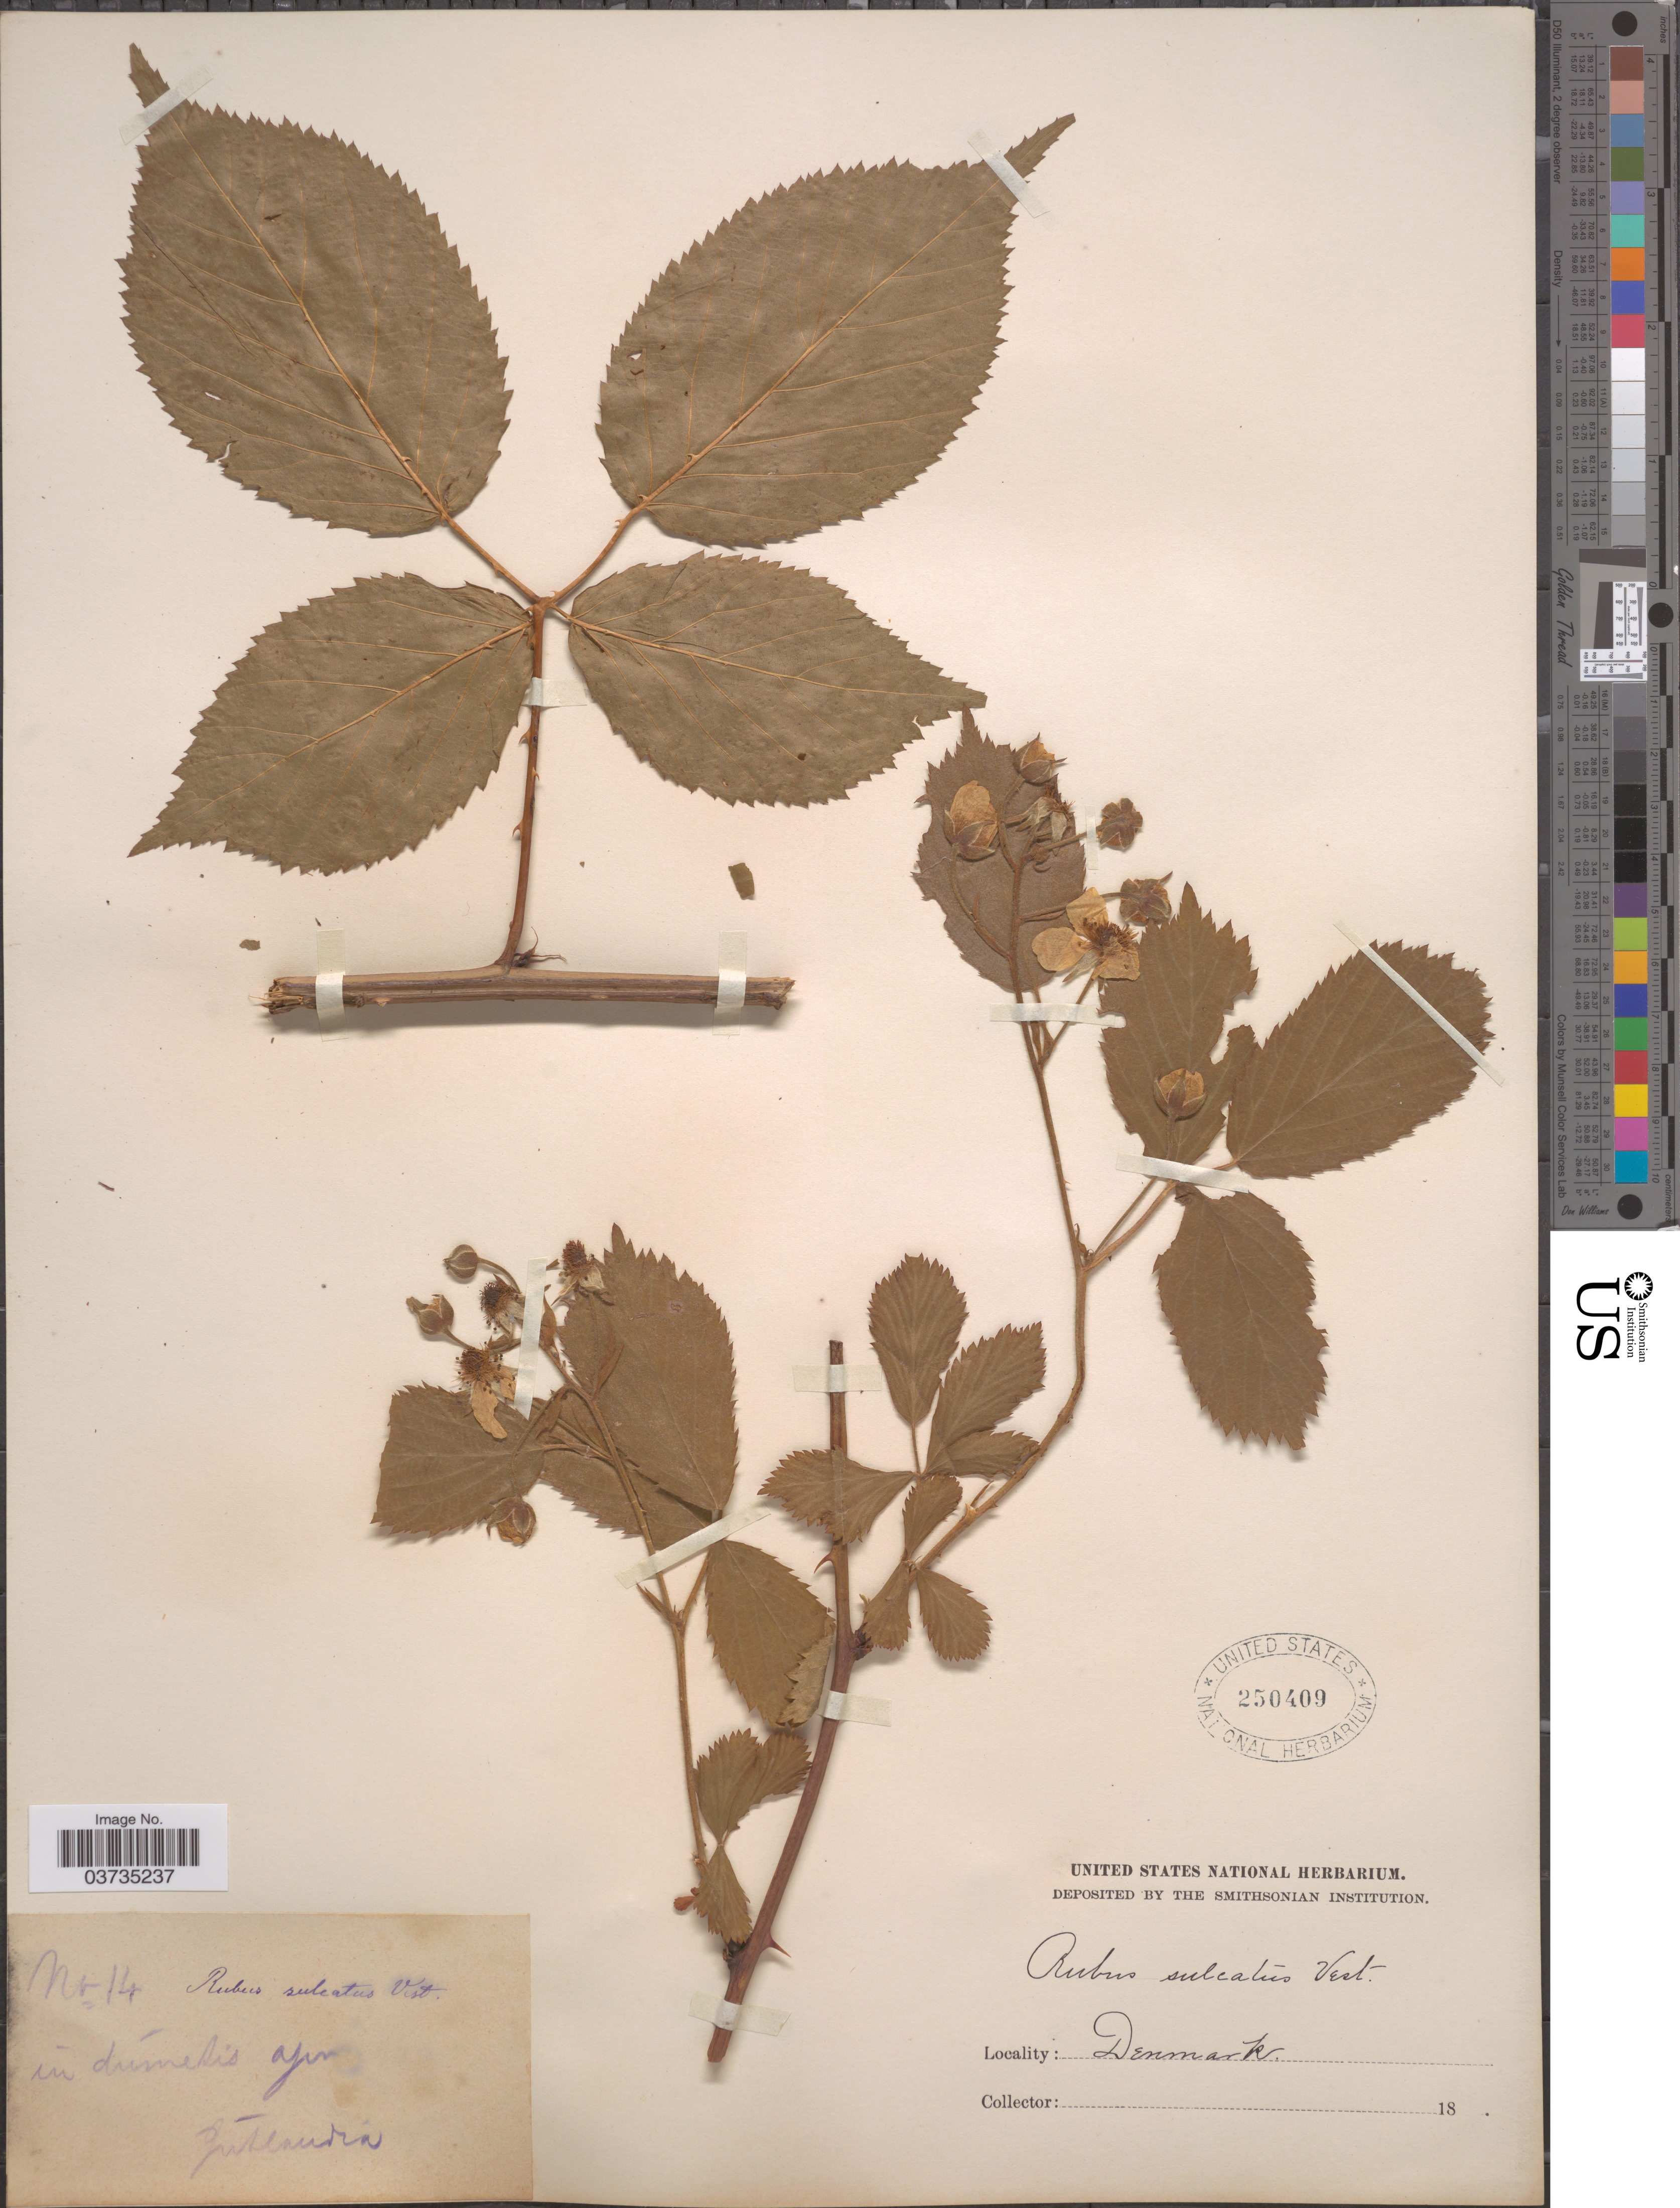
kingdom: Plantae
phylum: Tracheophyta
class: Magnoliopsida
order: Rosales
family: Rosaceae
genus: Rubus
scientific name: Rubus sulcatus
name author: Vest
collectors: ex herb. United States National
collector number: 14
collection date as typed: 18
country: Denmark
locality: Jútlandia.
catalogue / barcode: US 250409